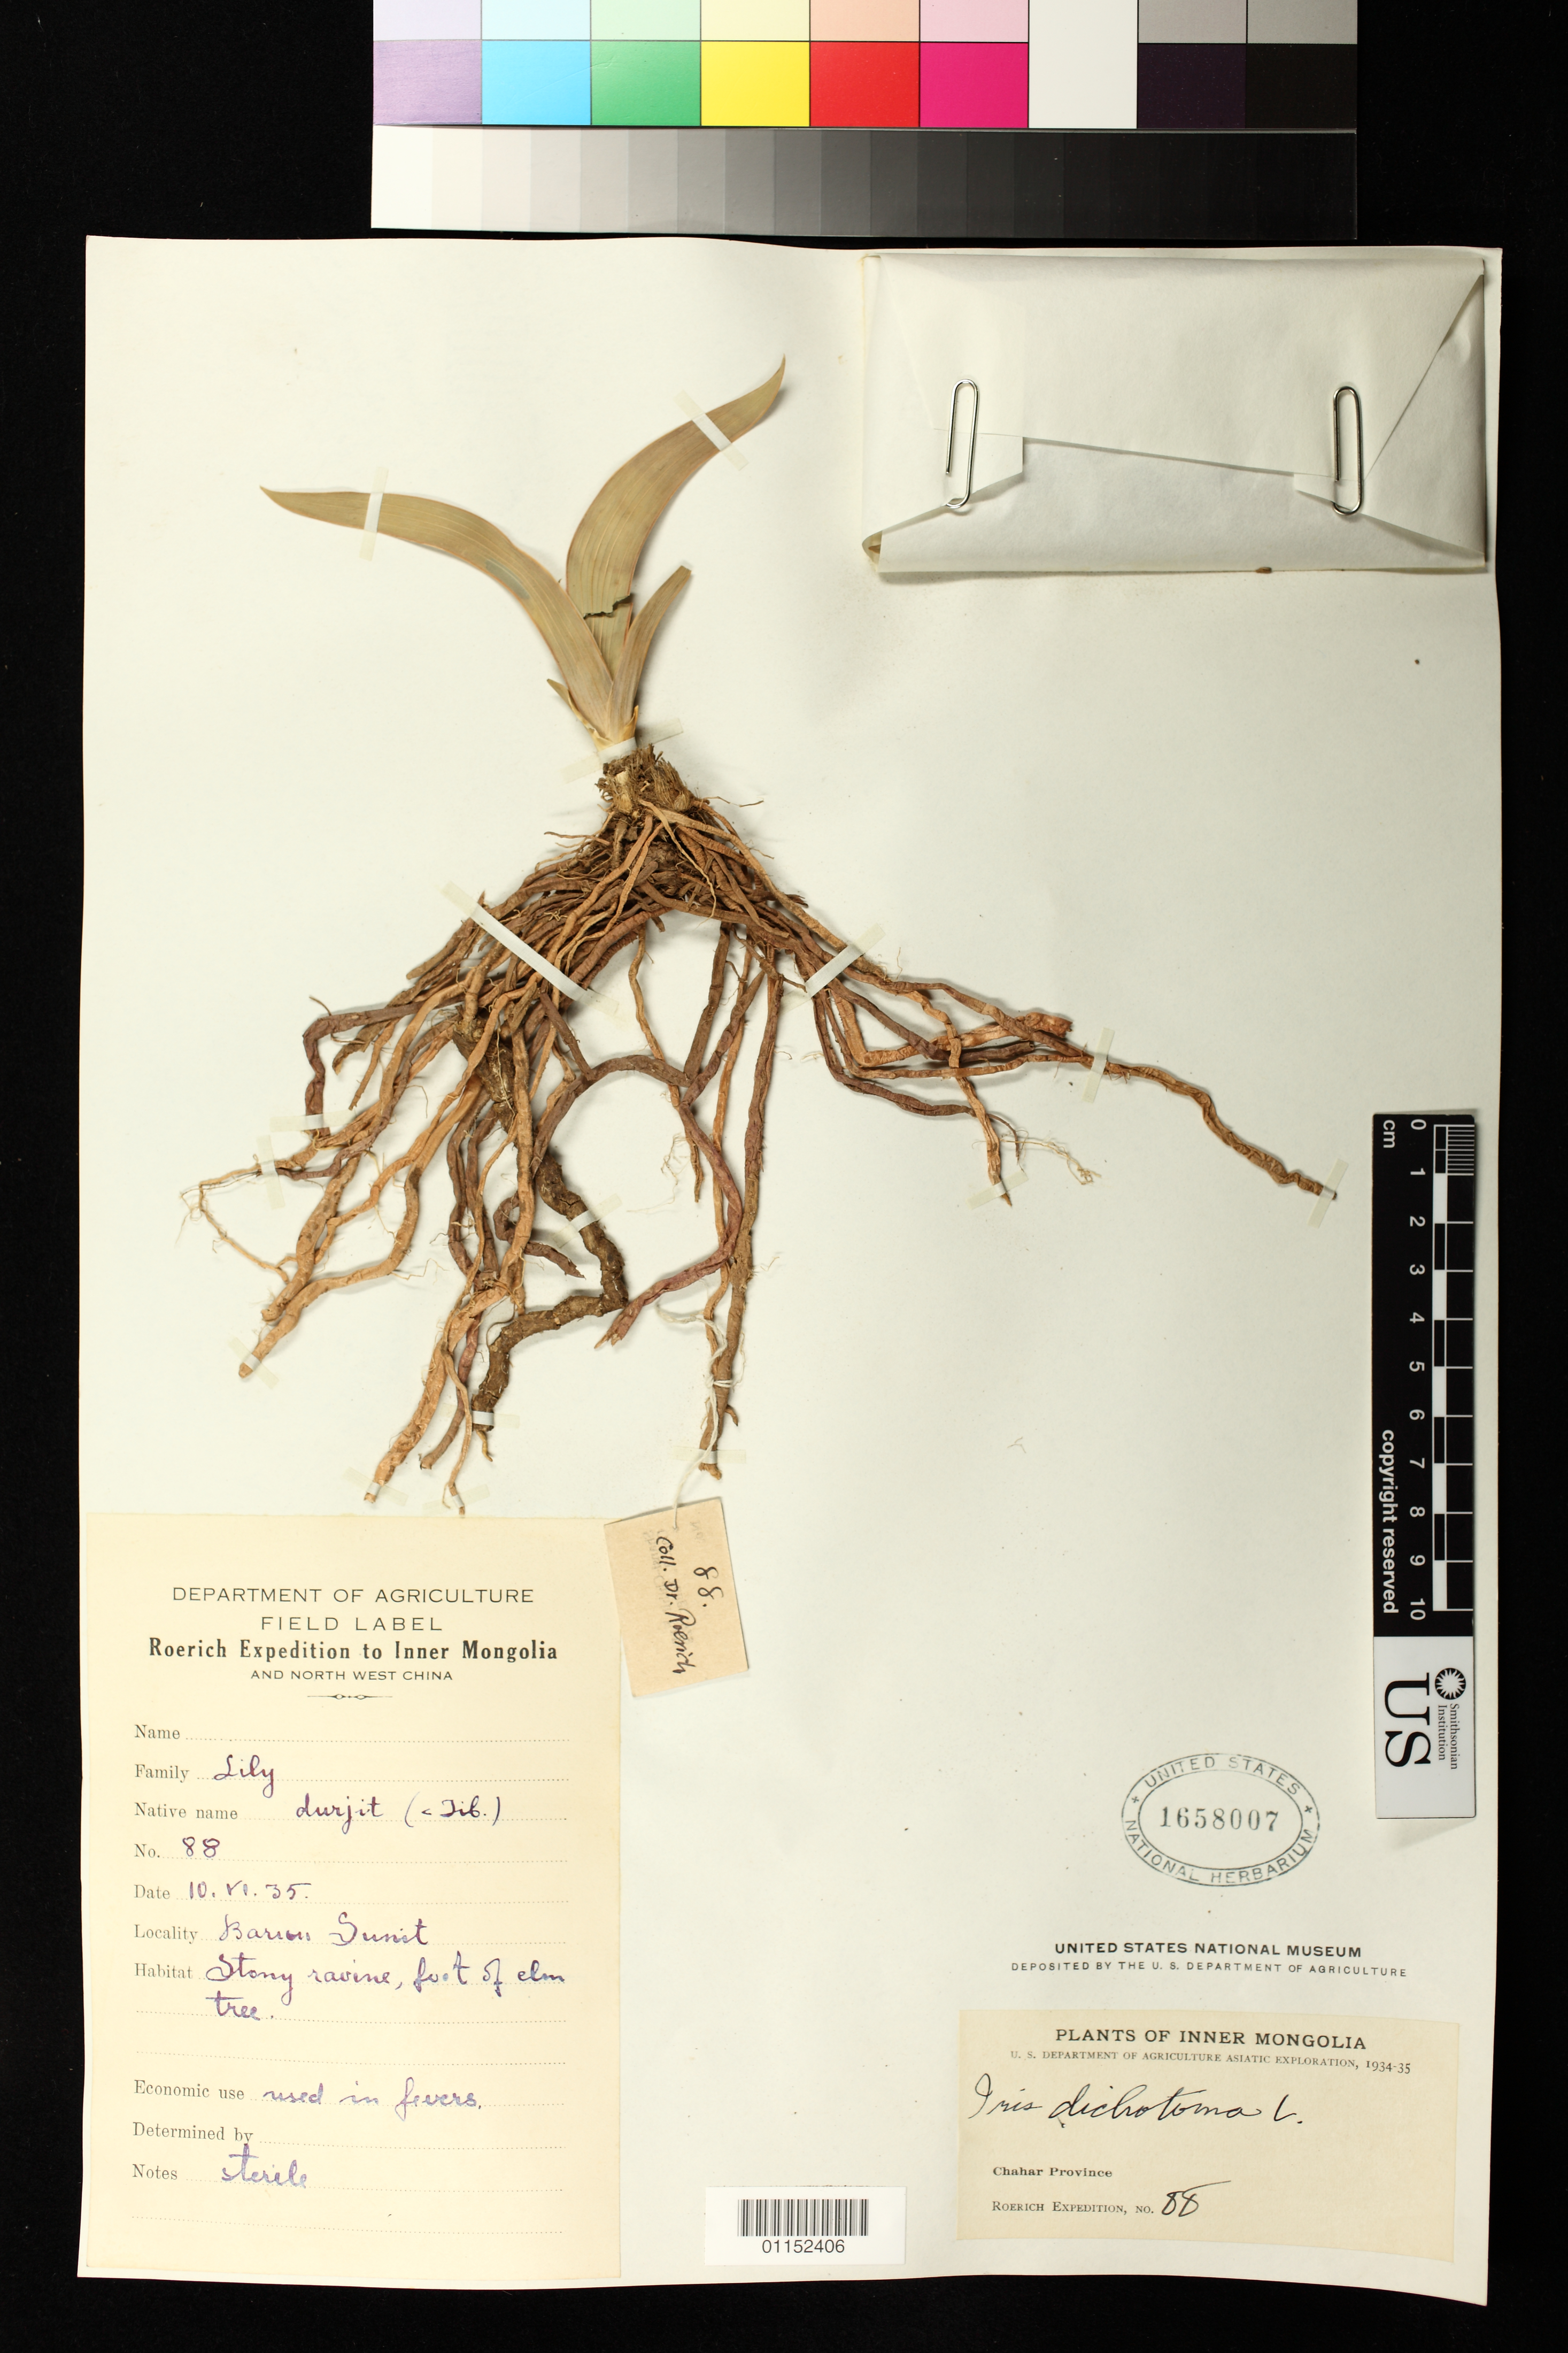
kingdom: Plantae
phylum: Tracheophyta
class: Liliopsida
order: Asparagales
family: Iridaceae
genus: Iris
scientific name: Iris dichotoma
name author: Pall.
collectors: -. Roerich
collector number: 88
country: China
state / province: Nei Monggol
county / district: Chahar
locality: Barun Sunit.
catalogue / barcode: US 1658007